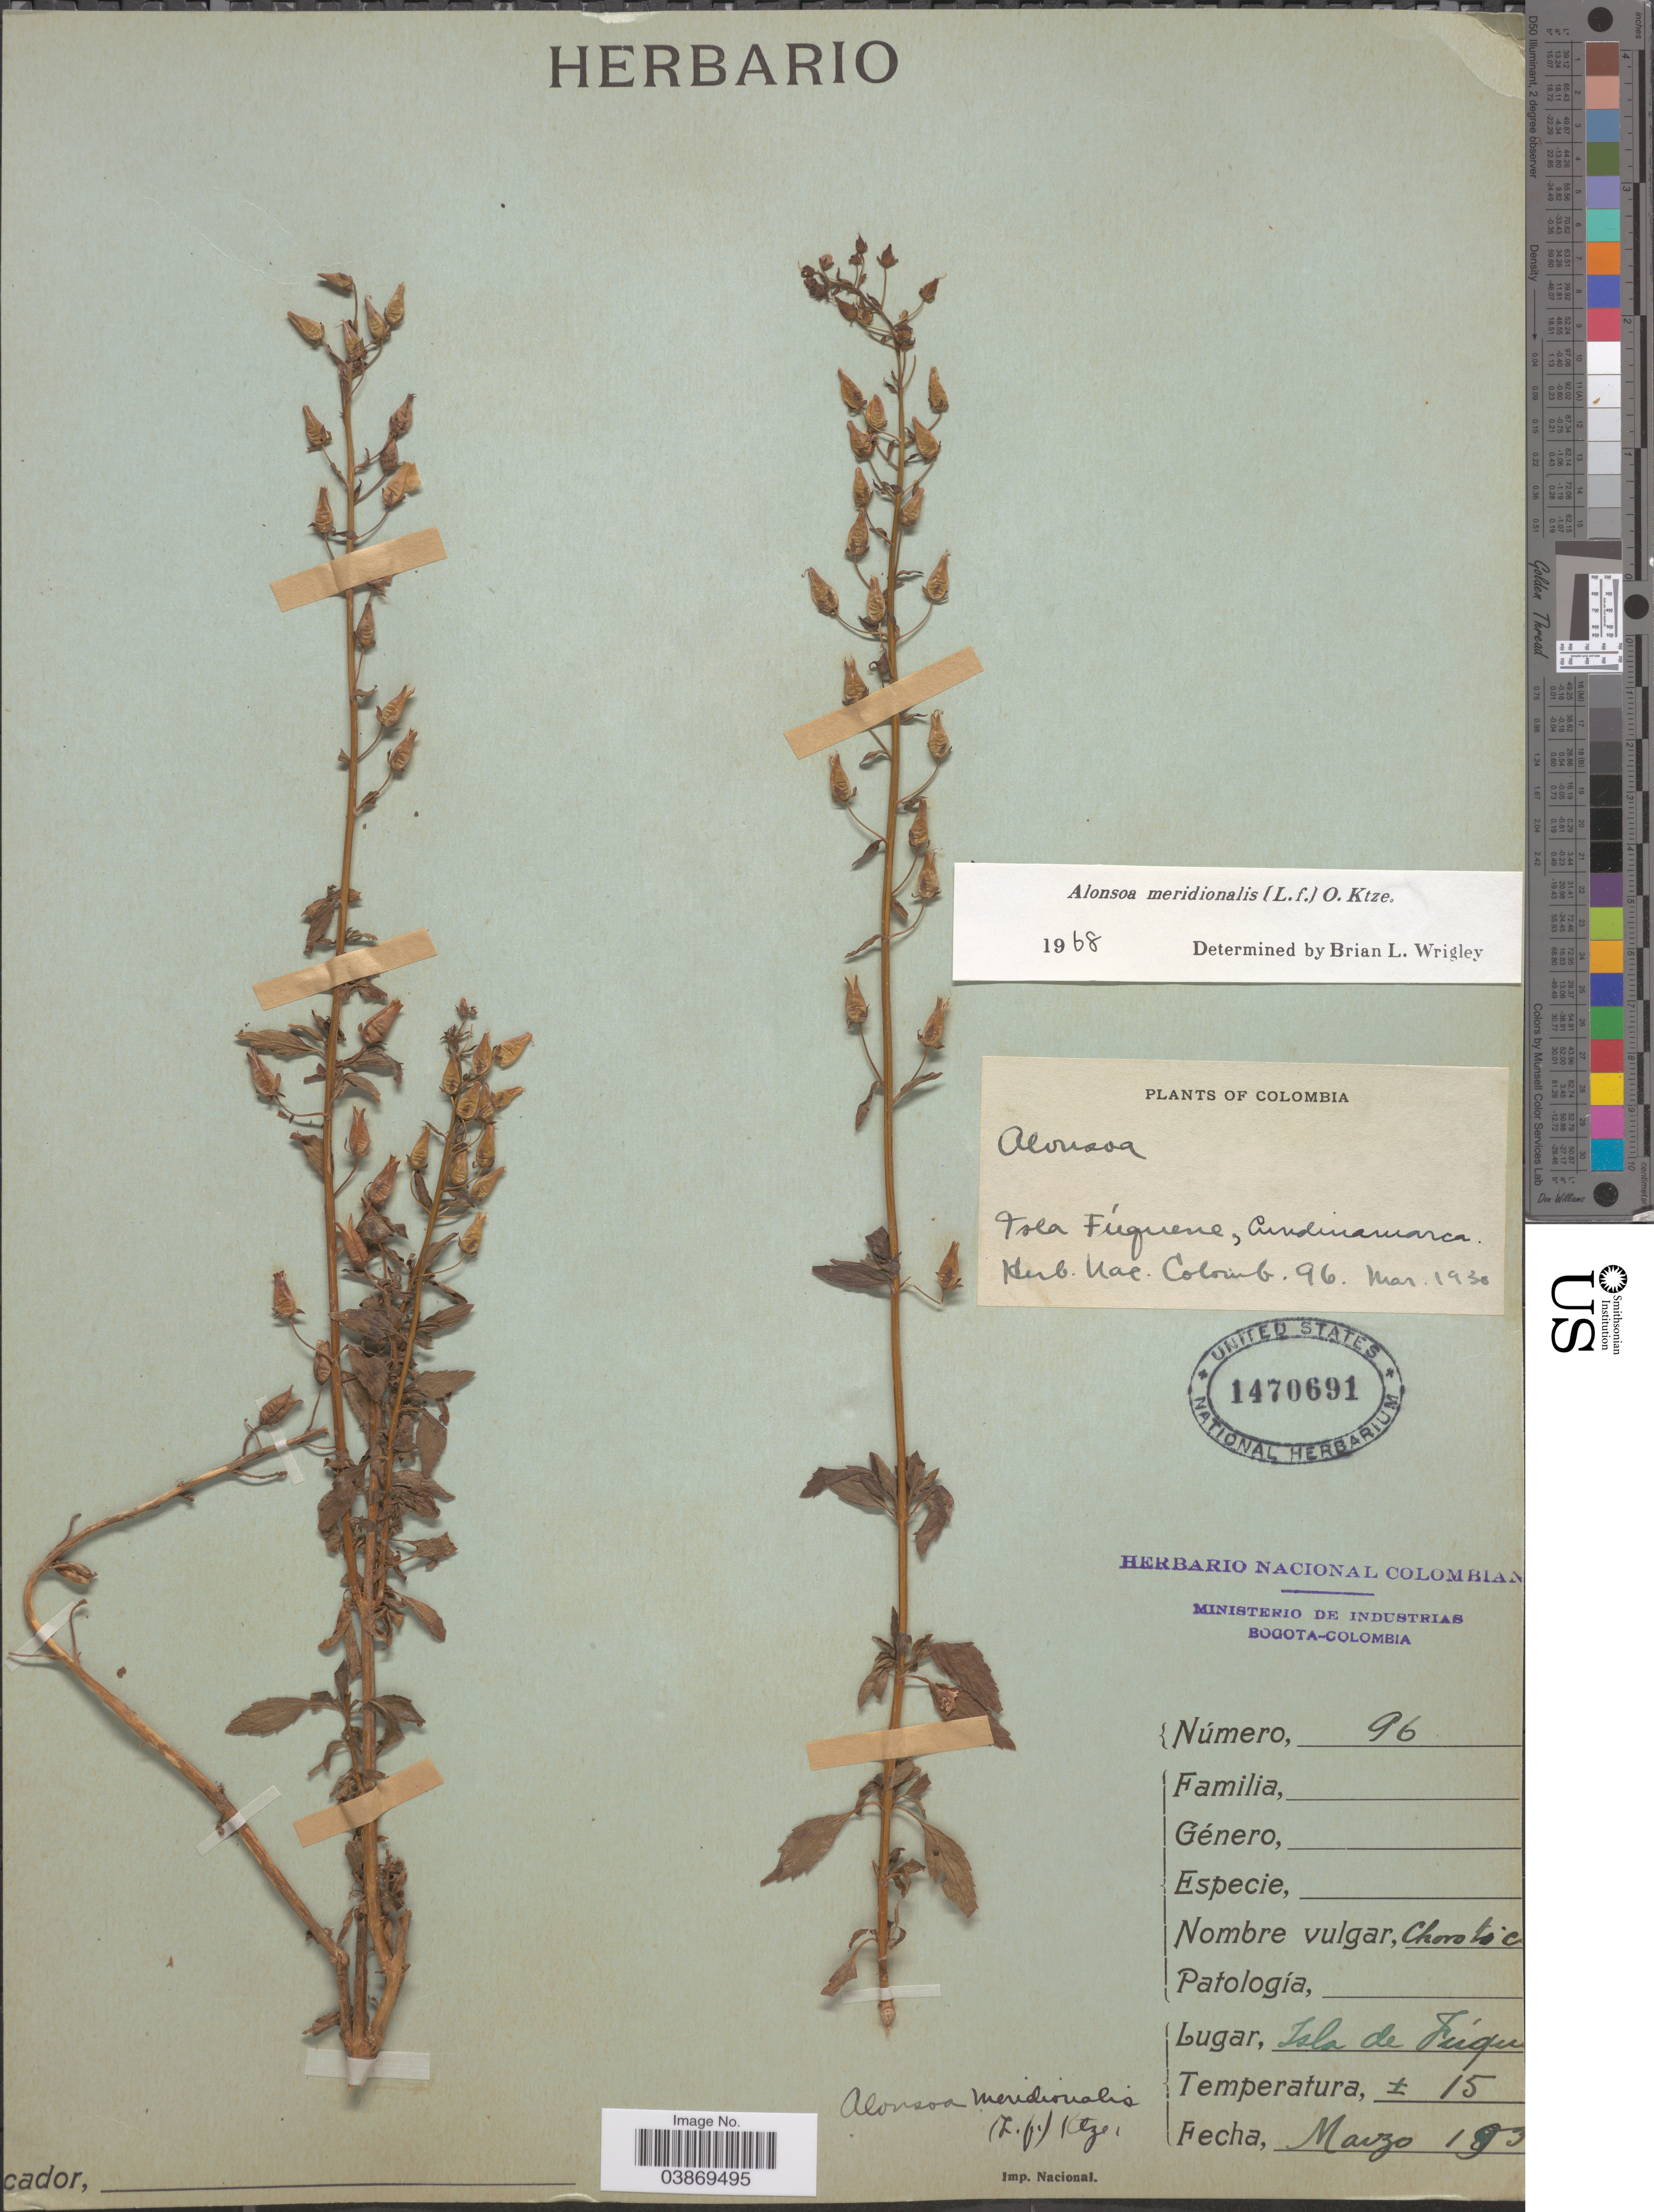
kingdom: Plantae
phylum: Tracheophyta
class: Magnoliopsida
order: Lamiales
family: Scrophulariaceae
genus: Alonsoa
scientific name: Alonsoa meridionalis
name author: (L. f.) Kuntze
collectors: ex Herb. Nacional de Colombiano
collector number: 96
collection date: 1930-03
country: Colombia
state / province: Cundinamarca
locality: Isla de Fúquene.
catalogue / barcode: US 1470691